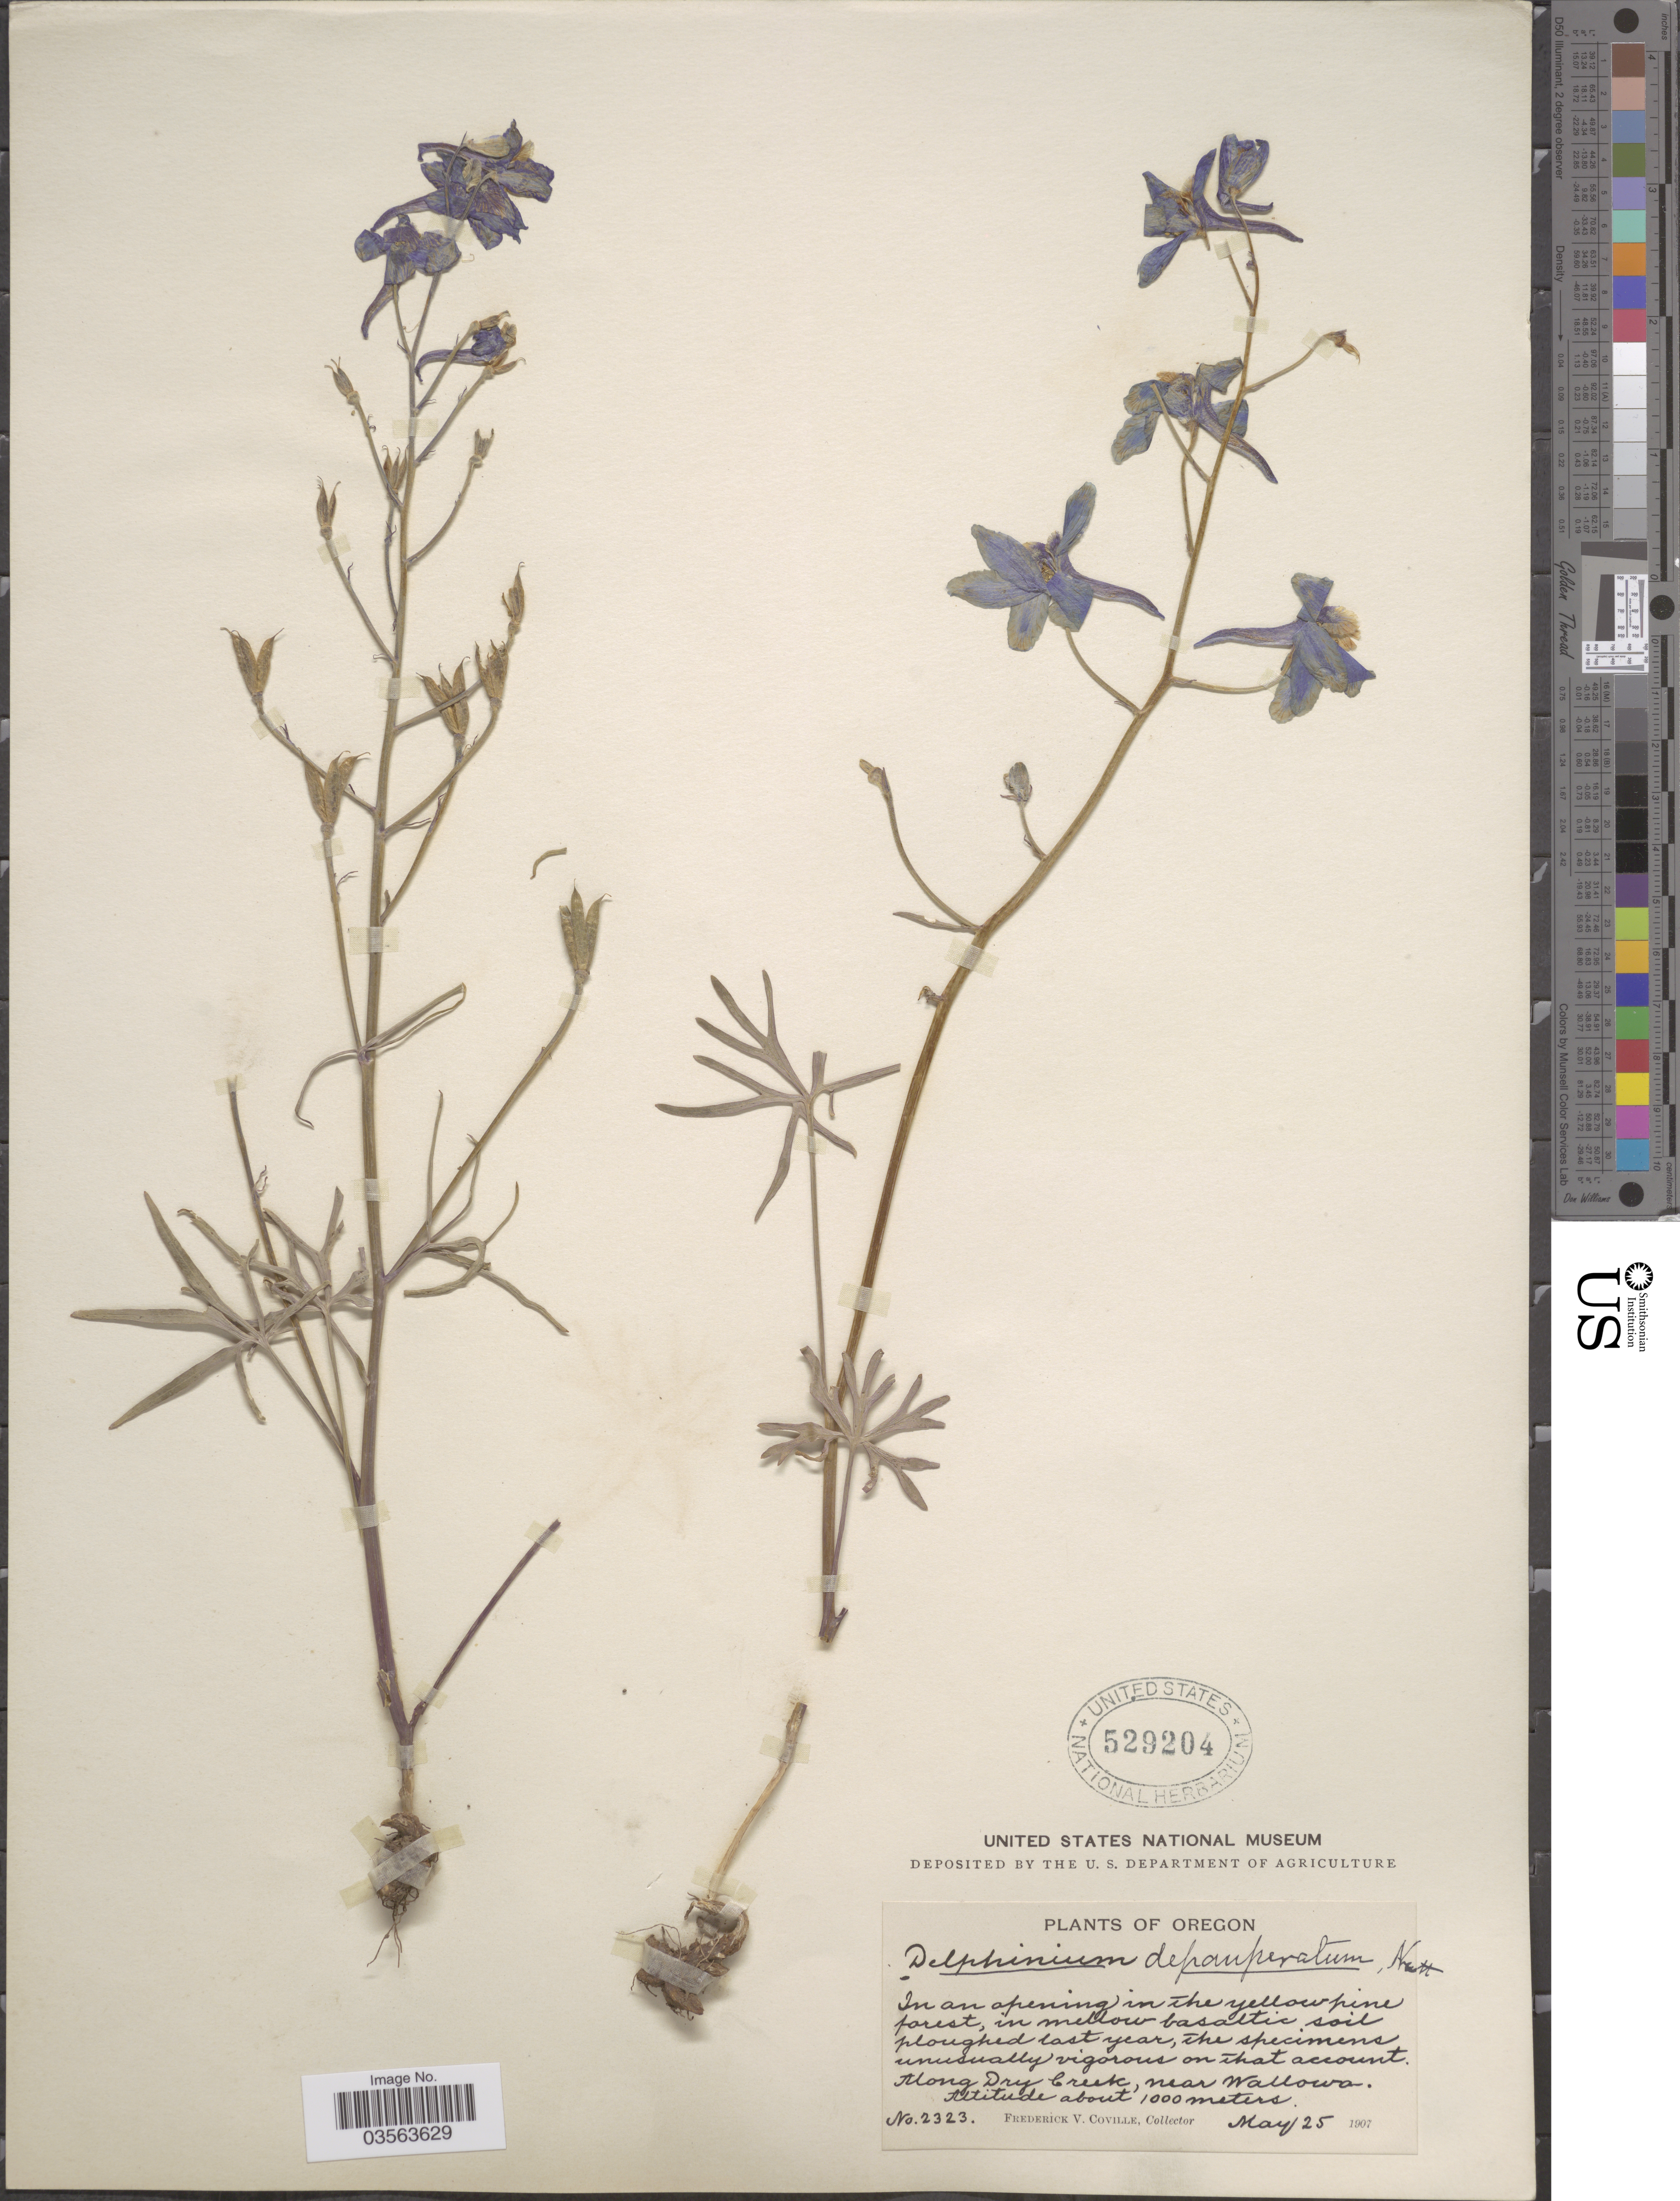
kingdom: Plantae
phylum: Tracheophyta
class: Magnoliopsida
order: Ranunculales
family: Ranunculaceae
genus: Delphinium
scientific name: Delphinium menziesii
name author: DC.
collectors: F. V. Coville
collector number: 2323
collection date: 1907-05-25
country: United States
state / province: Oregon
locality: Along Dry Creek, near Wallowa.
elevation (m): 1000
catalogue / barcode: US 529204